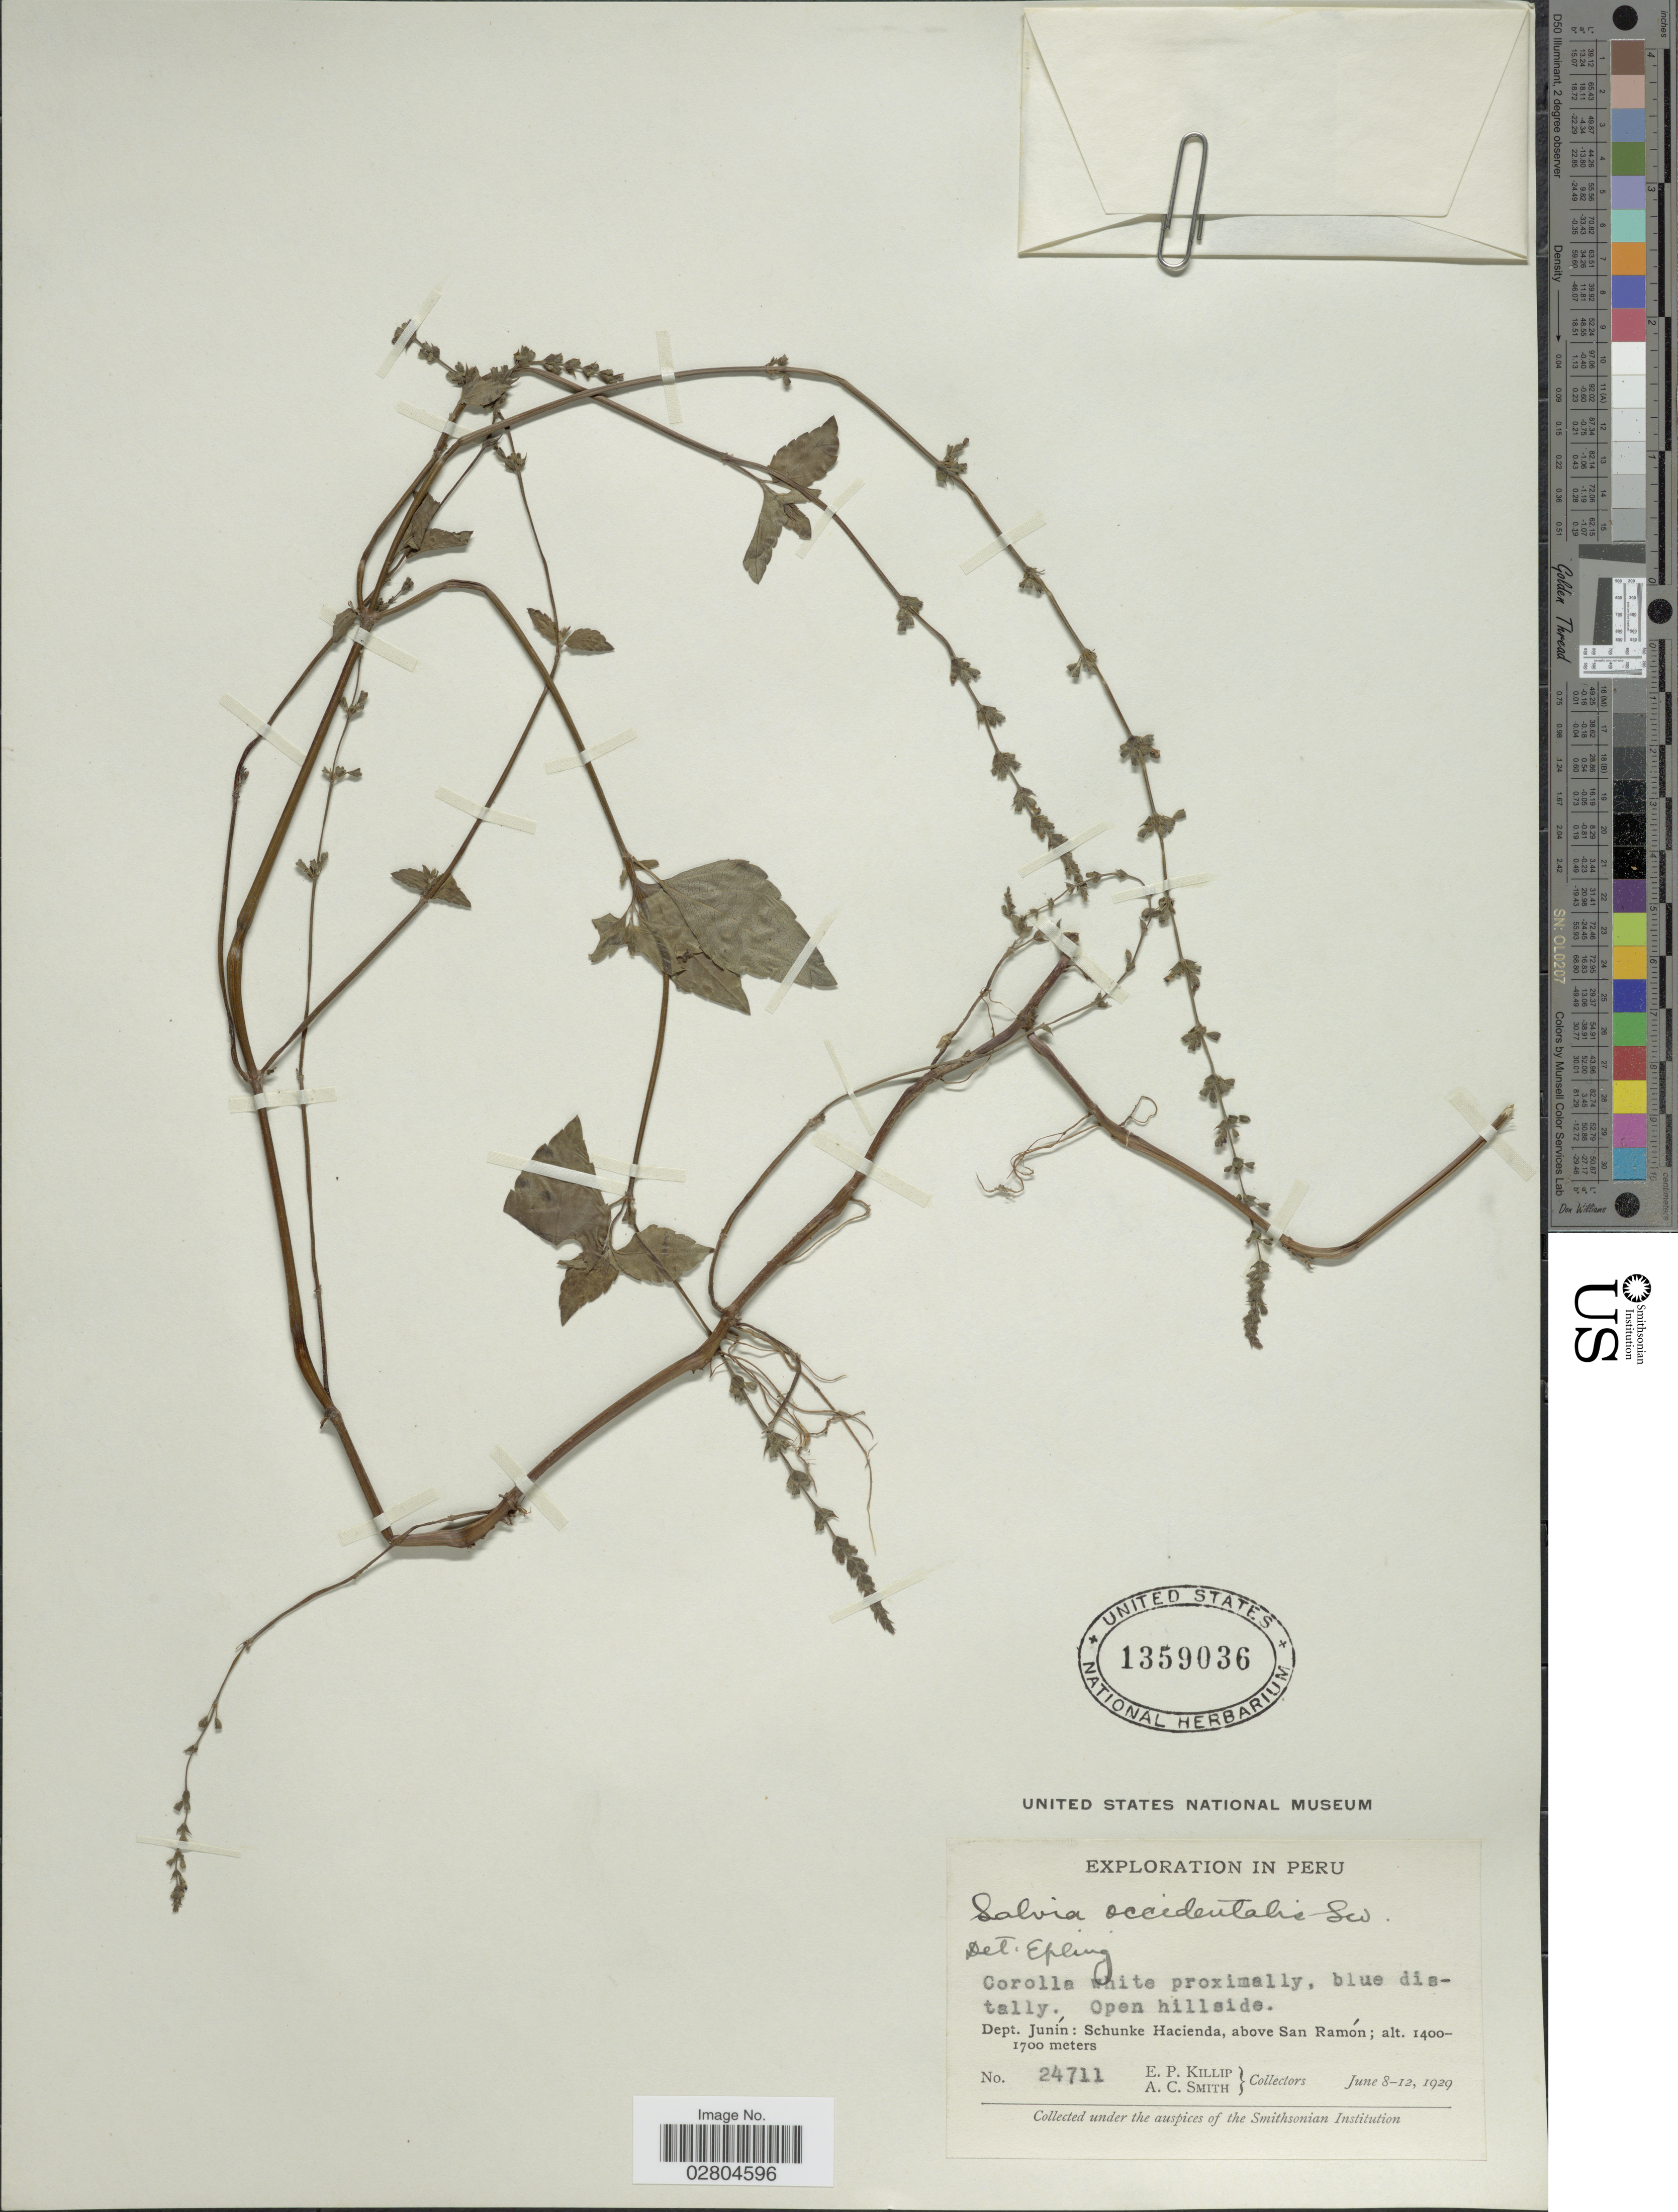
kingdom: Plantae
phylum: Tracheophyta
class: Magnoliopsida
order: Lamiales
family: Lamiaceae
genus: Salvia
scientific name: Salvia occidentalis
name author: Sw.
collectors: E. P. Killip & A. C. Smith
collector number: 24711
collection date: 1929-06-08/1929-06-12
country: Peru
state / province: Junín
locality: Dept. Junín: Schunke Hacienda, above San Ramón.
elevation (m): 1400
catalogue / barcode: US 1359036